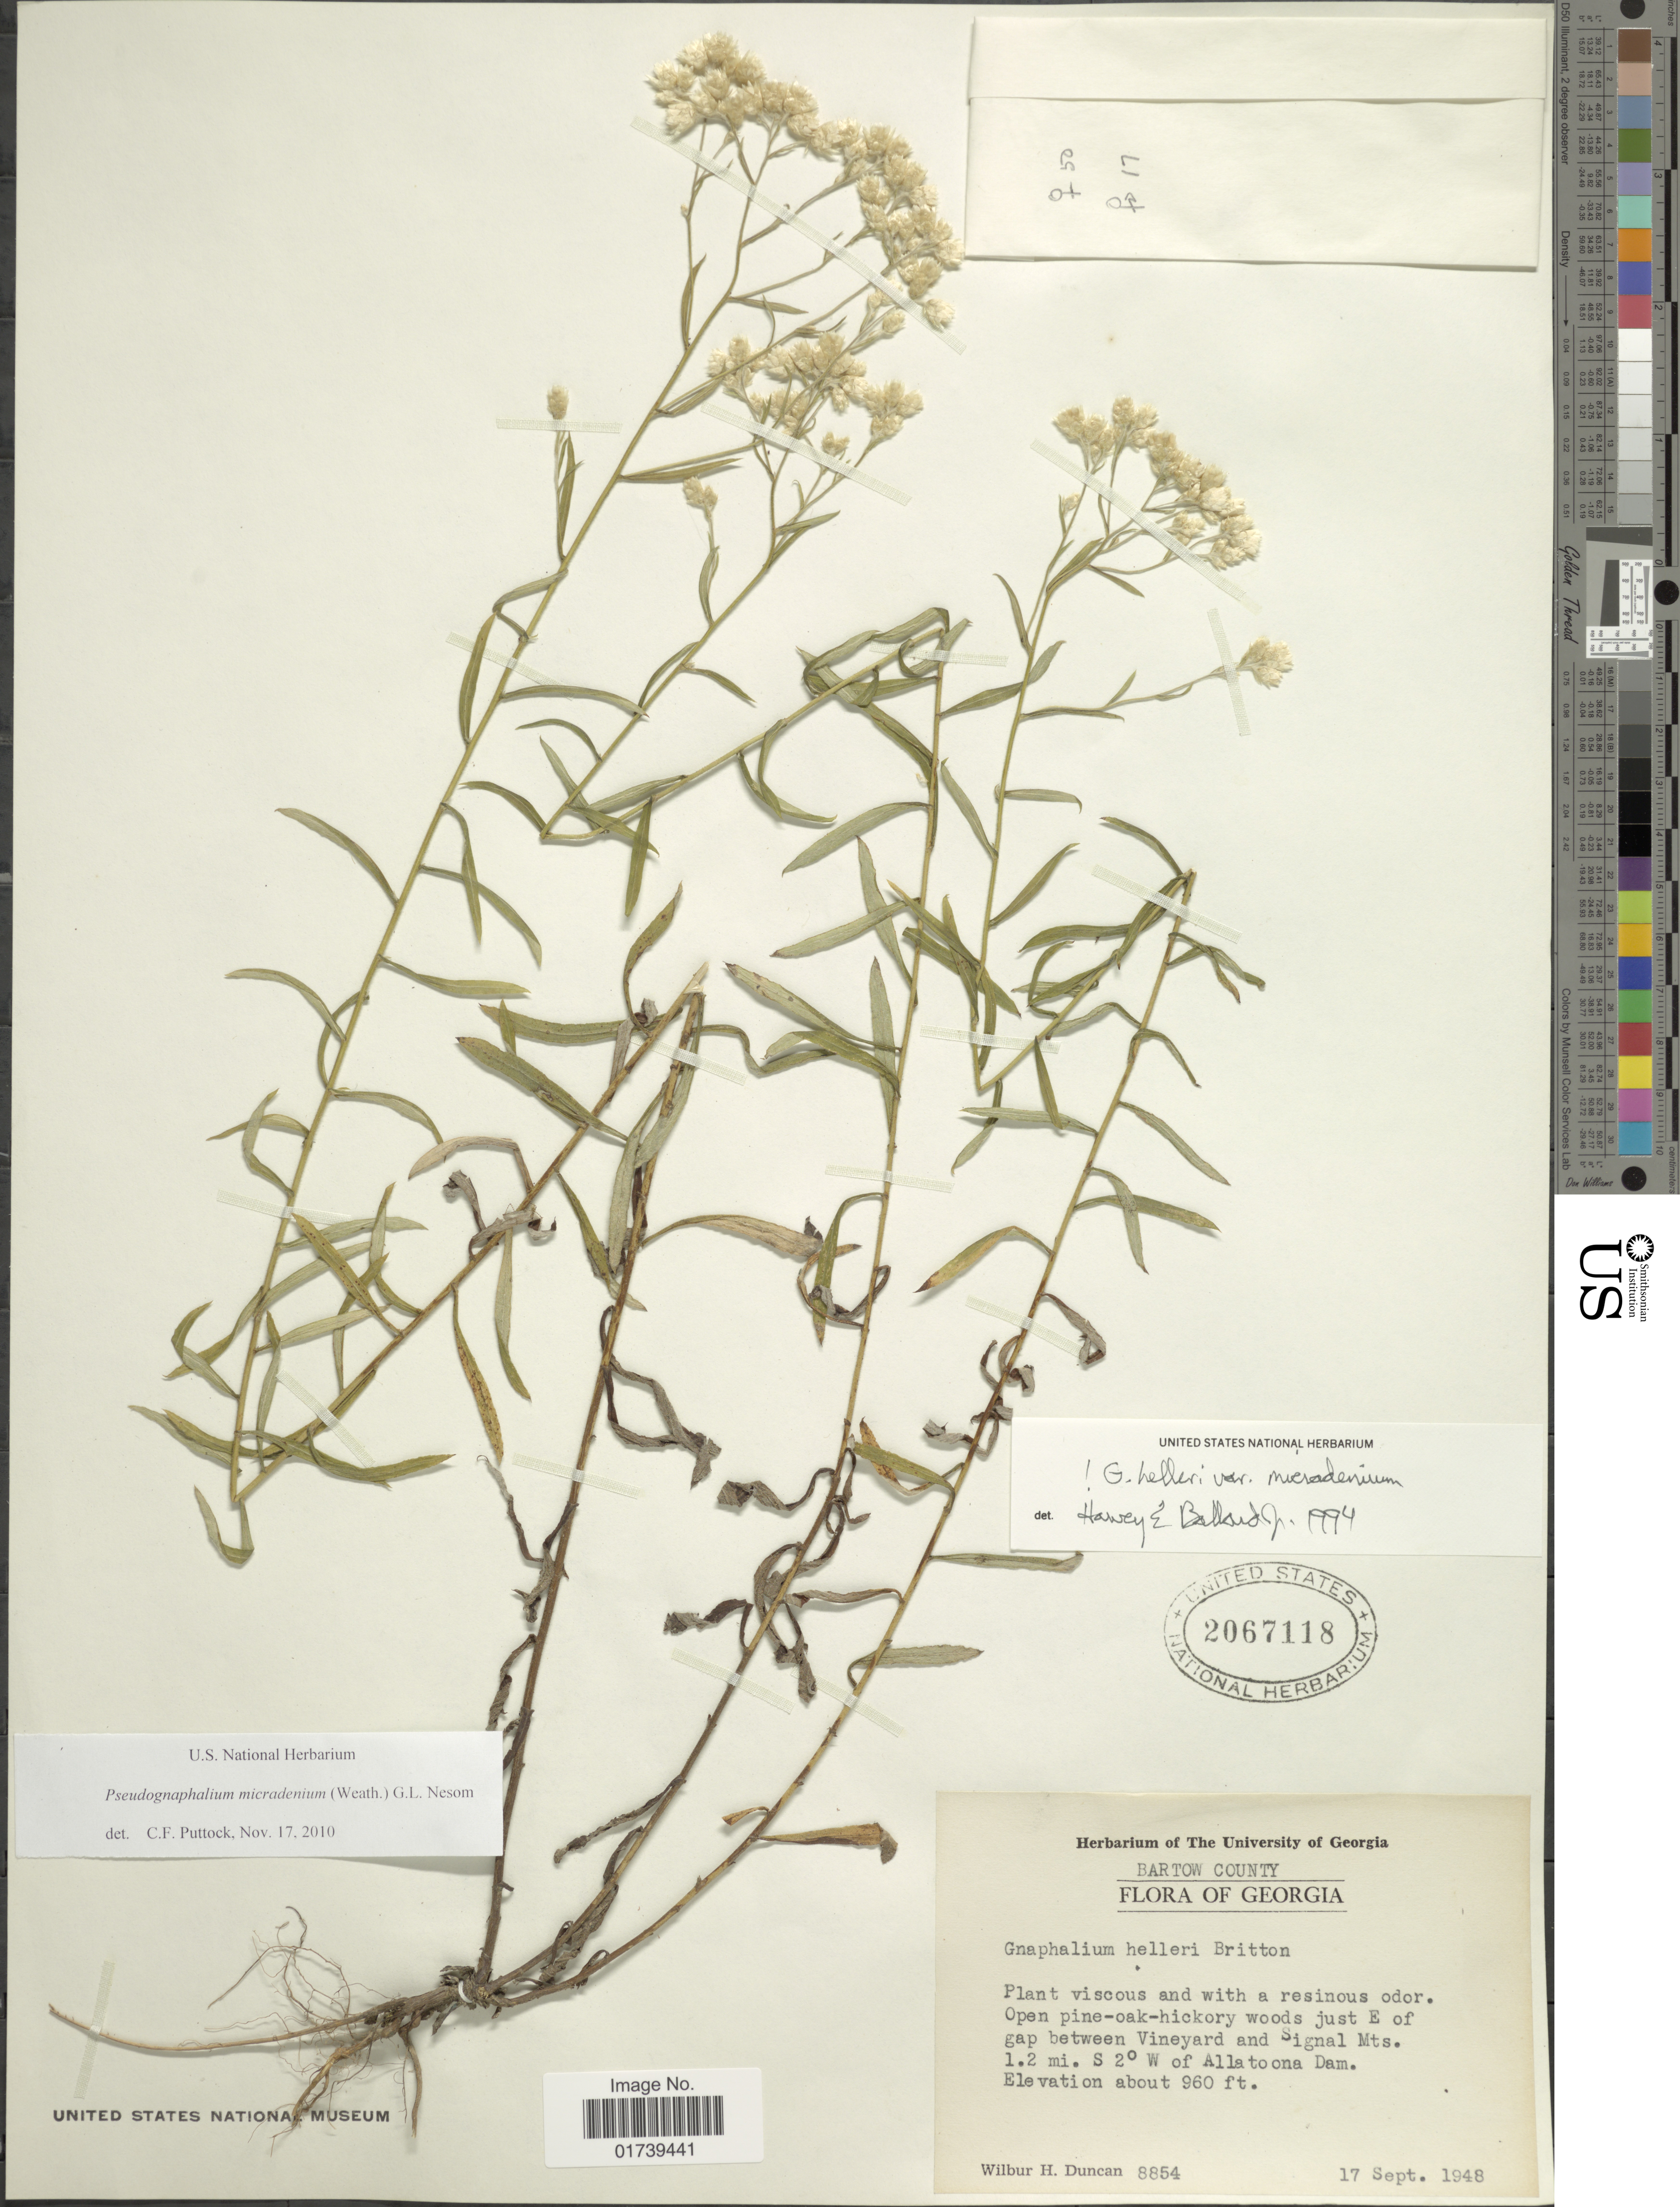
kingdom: Plantae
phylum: Tracheophyta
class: Magnoliopsida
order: Asterales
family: Asteraceae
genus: Pseudognaphalium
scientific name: Pseudognaphalium micradenium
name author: (Weath.) G.L. Nesom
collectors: W. H. Duncan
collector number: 8854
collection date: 1948-09-17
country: United States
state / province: Georgia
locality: Bartow County, Open pine-oak-hickory woods just E of gap between Vineyard and Signal Mts., 1.2 mi. S 2° W of Allatoona Dam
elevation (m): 293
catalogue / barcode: US 2067118